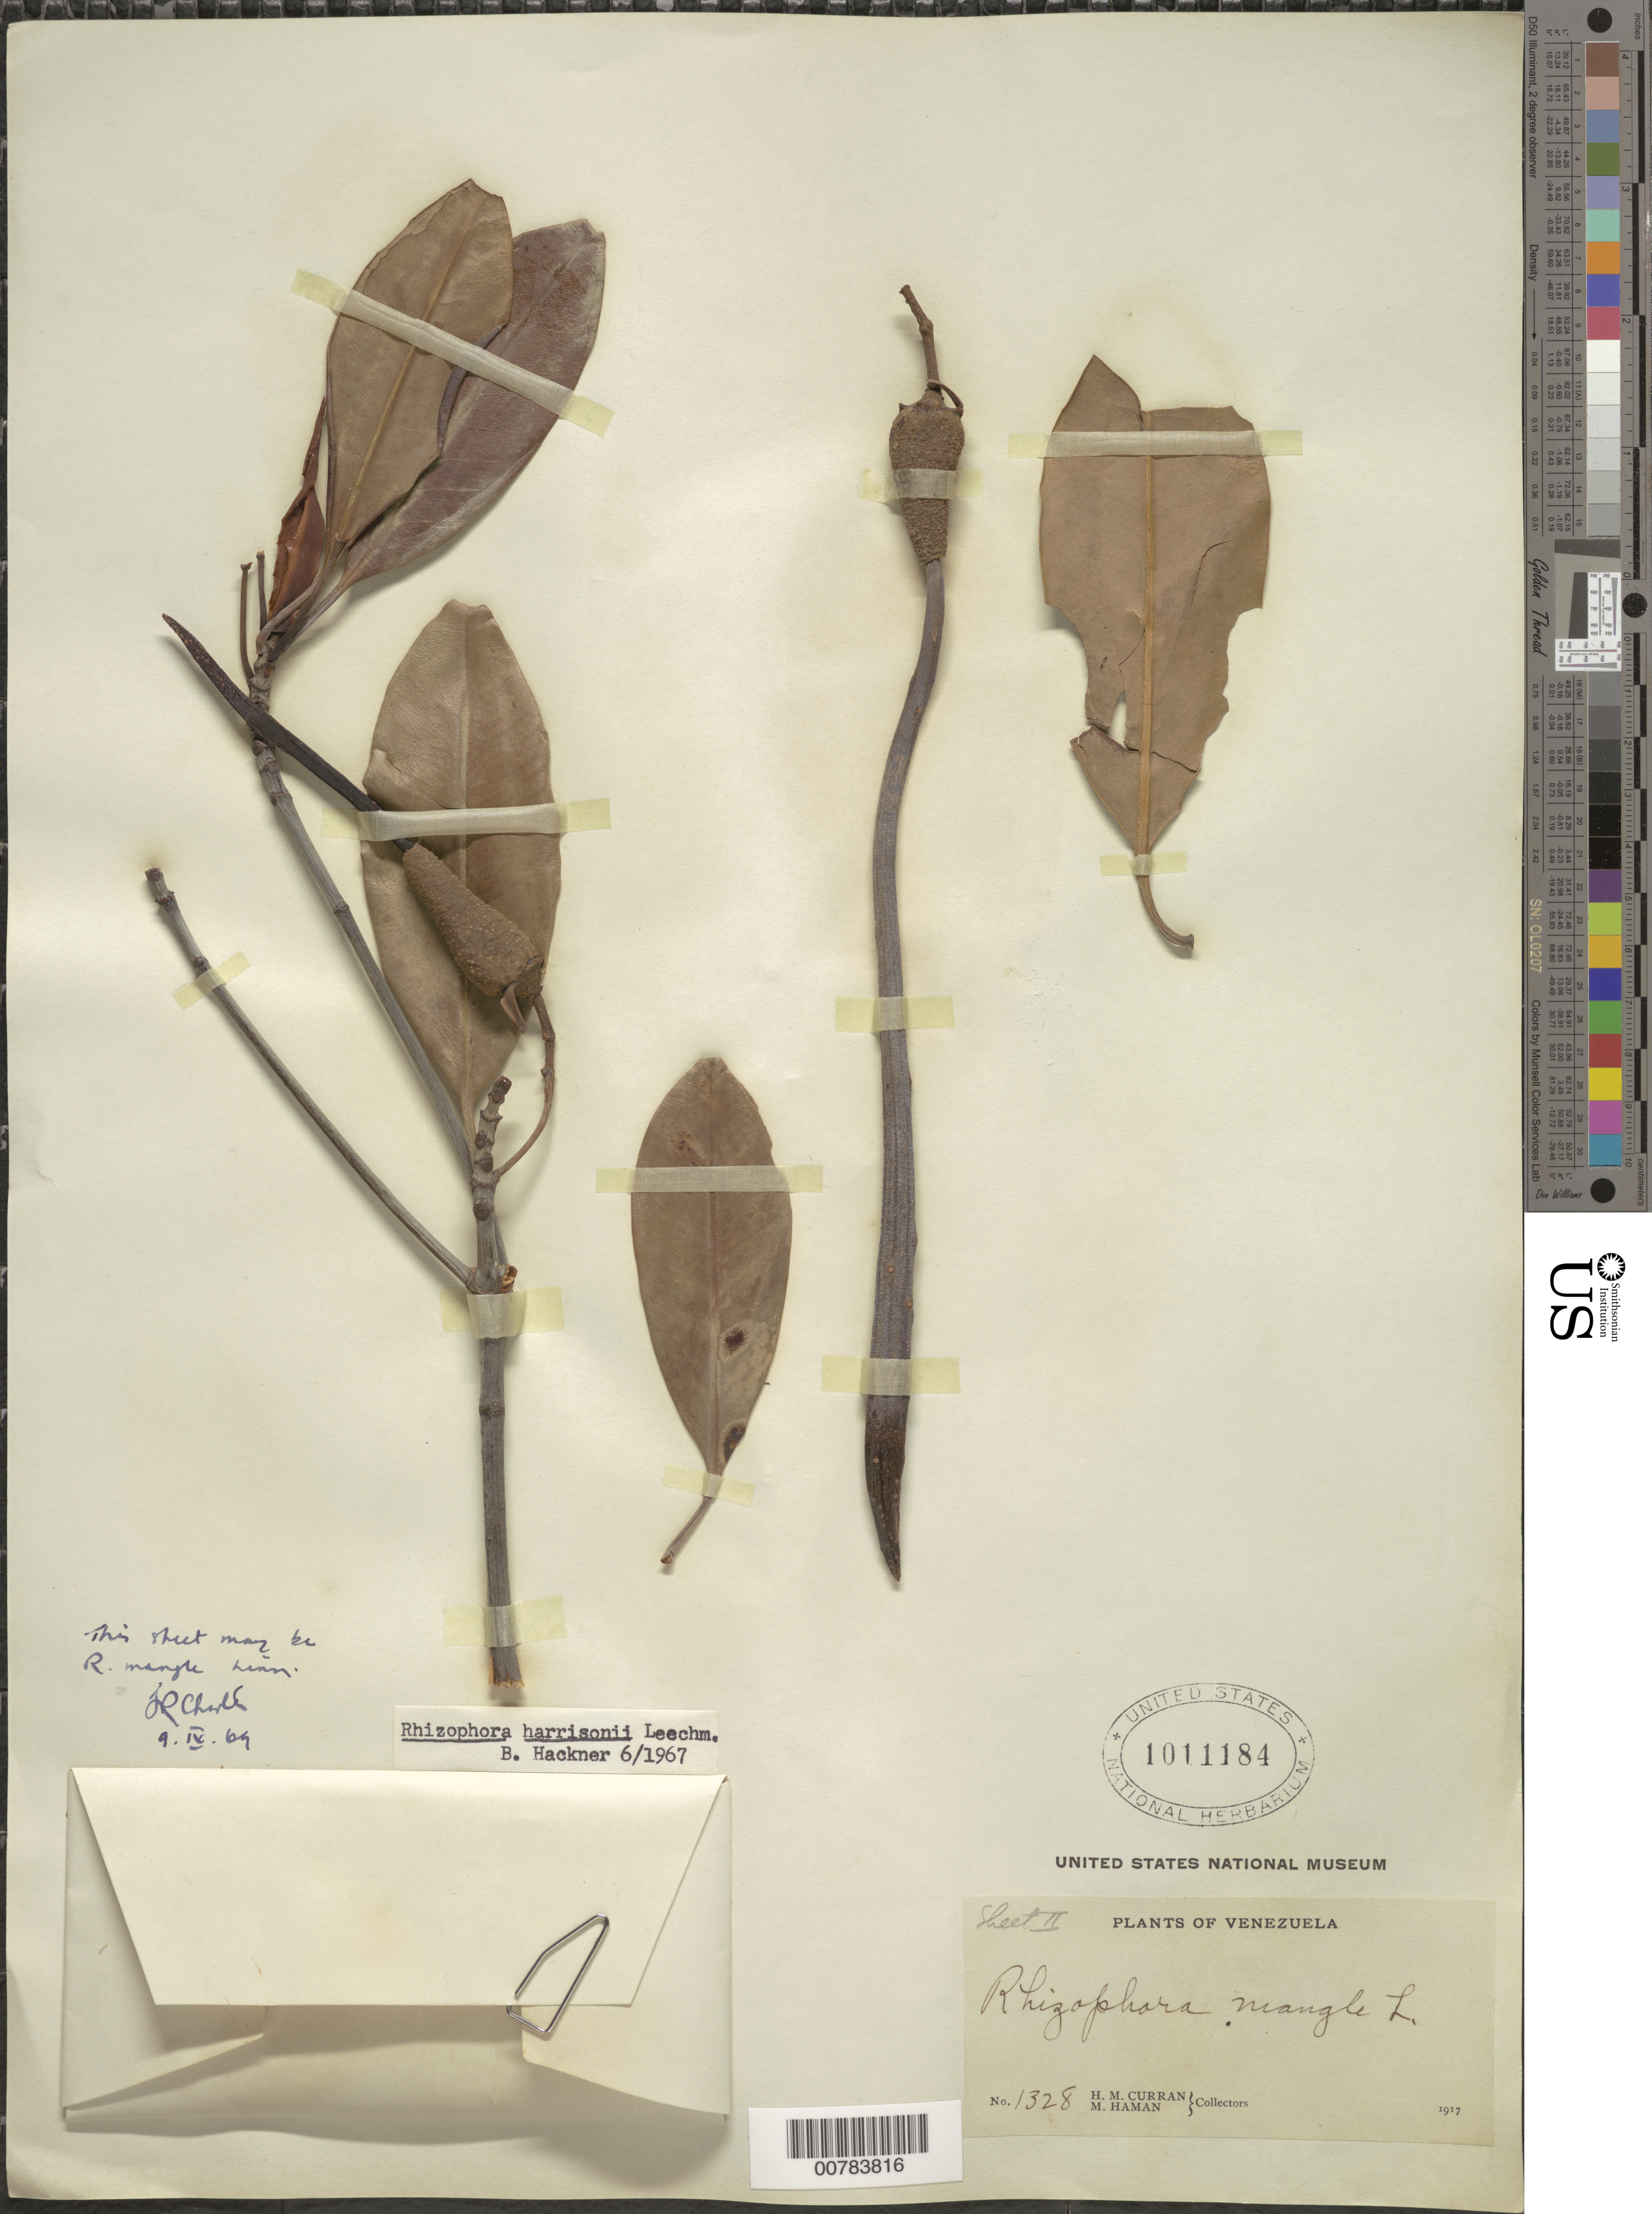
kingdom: Plantae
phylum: Tracheophyta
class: Magnoliopsida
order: Malpighiales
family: Rhizophoraceae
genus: Rhizophora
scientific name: Rhizophora harrisonii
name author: Leechm.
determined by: Hackner, B.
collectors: H. M. Curran & M. Haman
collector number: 1328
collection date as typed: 17-Jul-17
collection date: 1917-07-17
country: Venezuela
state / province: Delta Amacuro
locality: Pedernales, Orinoco Delta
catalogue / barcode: US 1011184